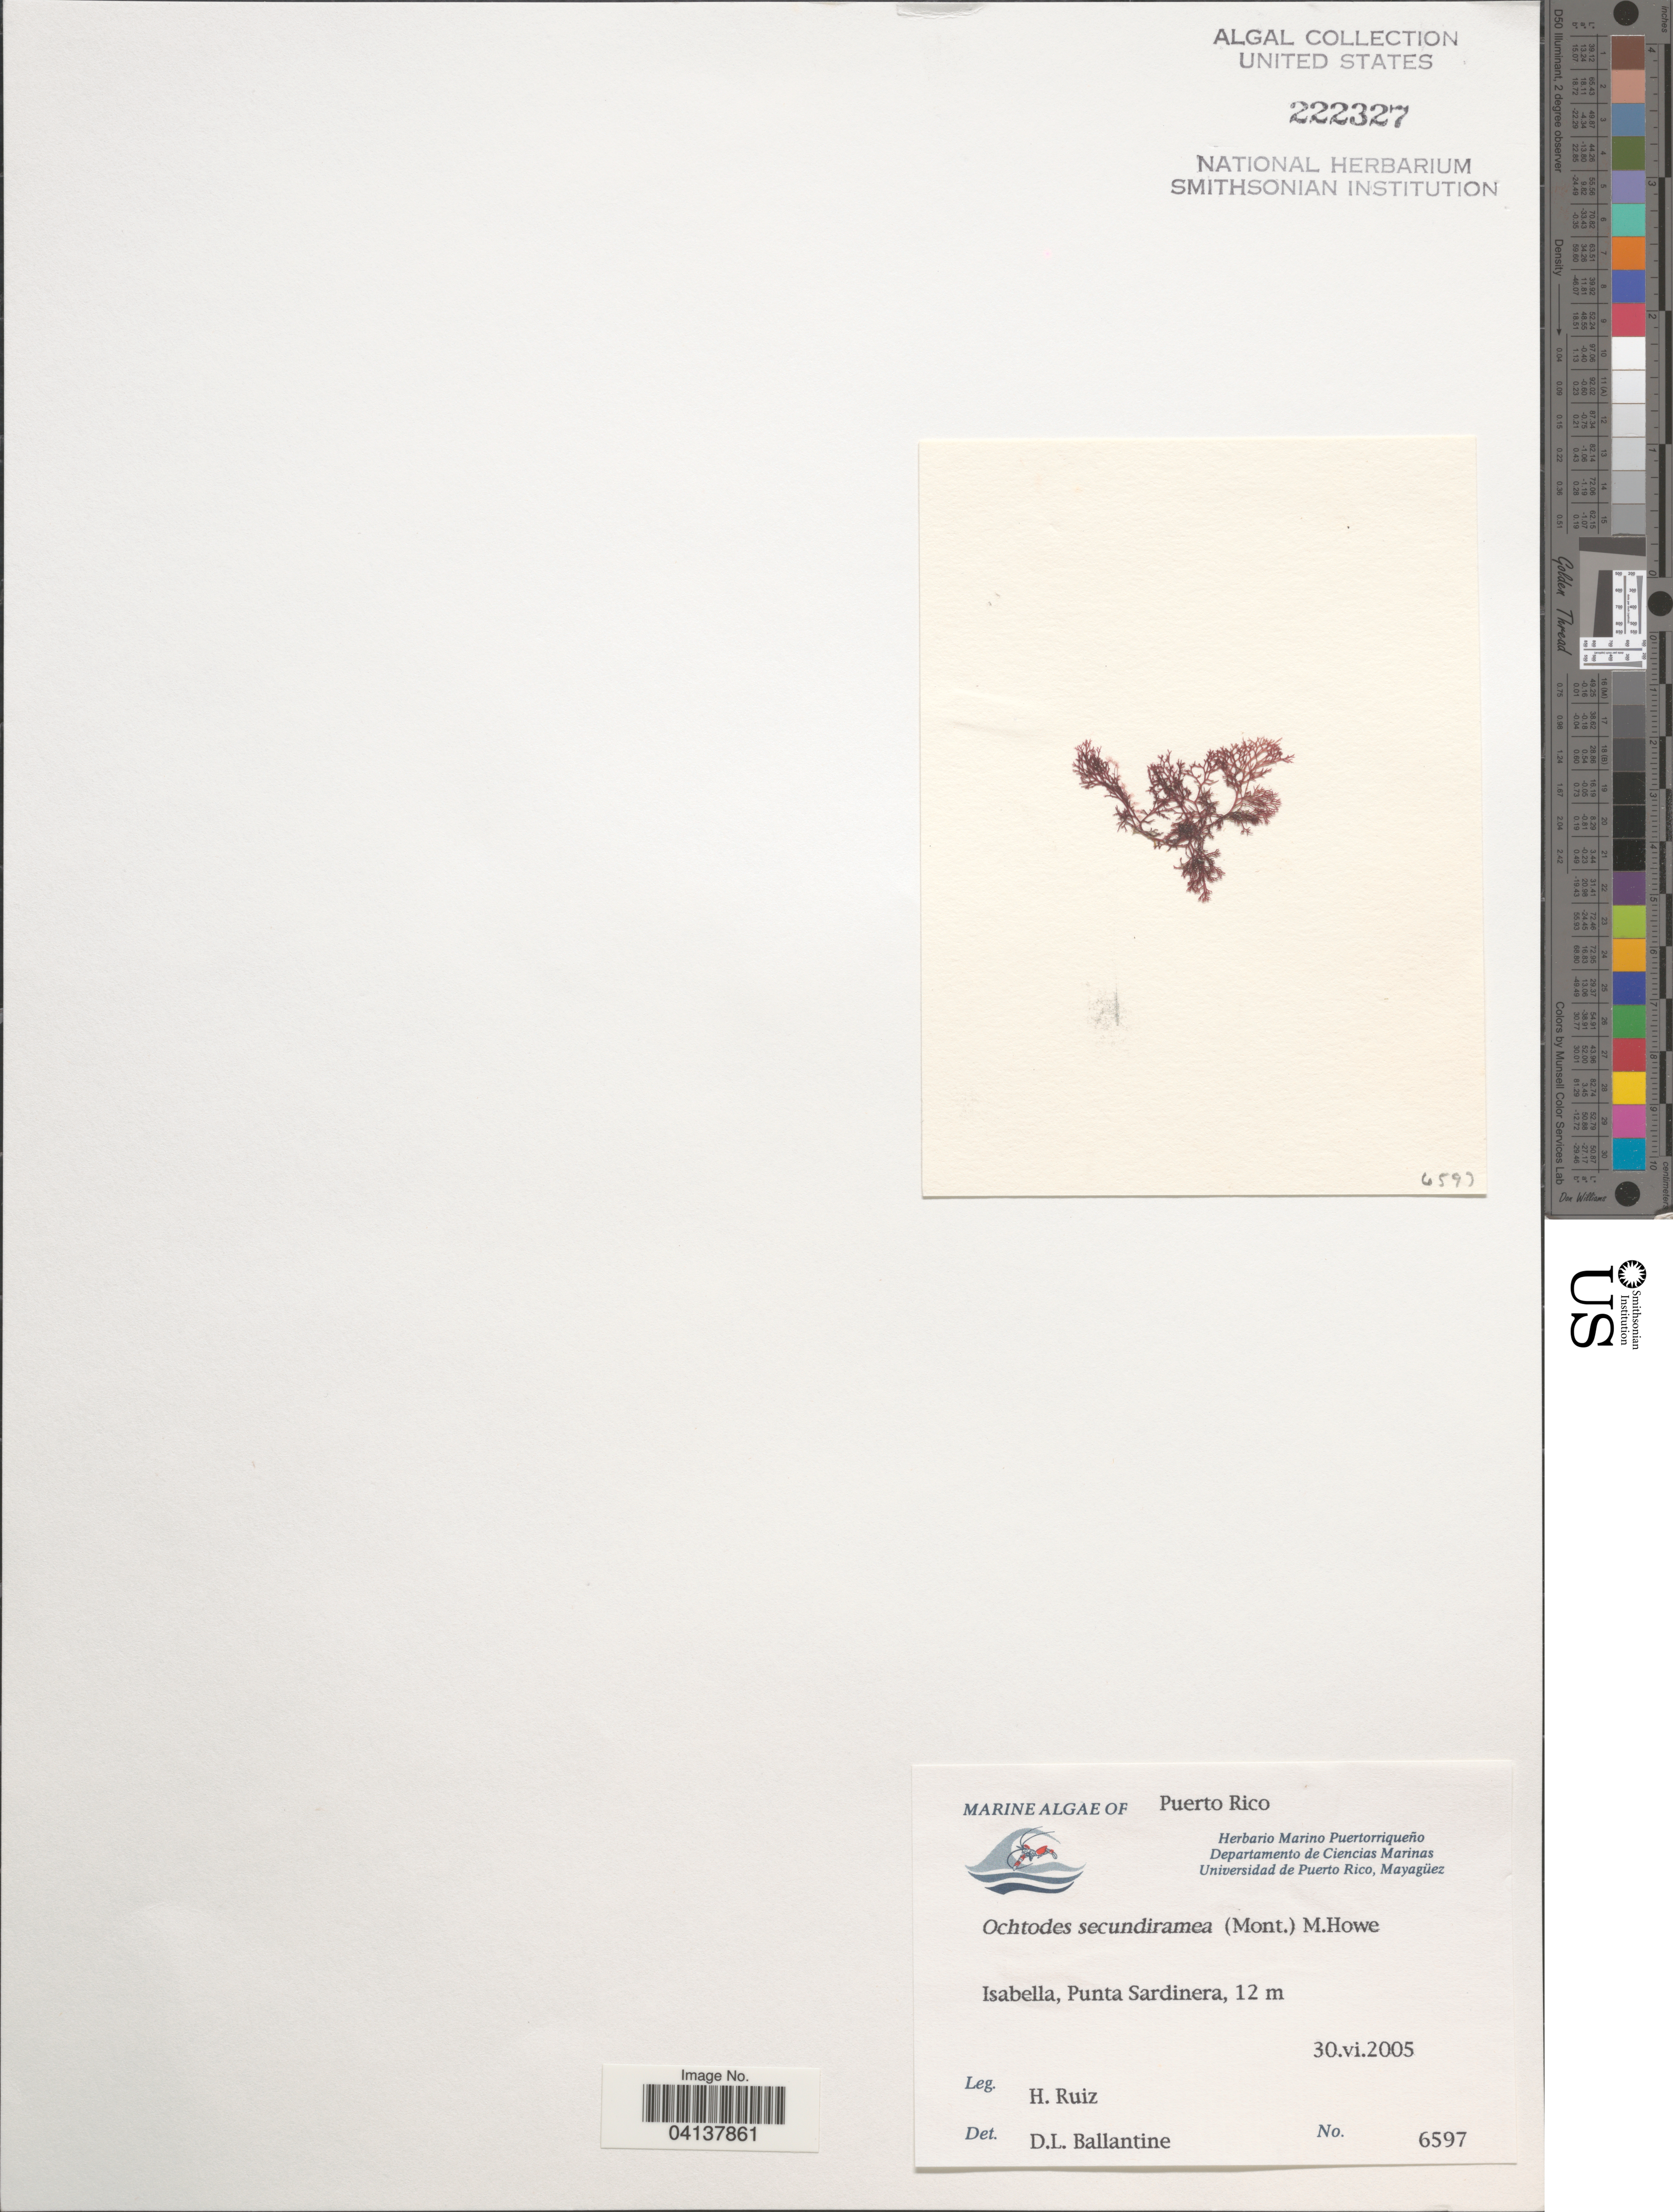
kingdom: Plantae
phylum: Rhodophyta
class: Florideophyceae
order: Gigartinales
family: Rhizophyllidaceae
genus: Ochtodes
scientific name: Ochtodes secundiramea, ined.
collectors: H. Ruiz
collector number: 6597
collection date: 2005-06-30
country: Puerto Rico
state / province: Isabela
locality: Isabella, Punta Sardinera.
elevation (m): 12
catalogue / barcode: US 222327